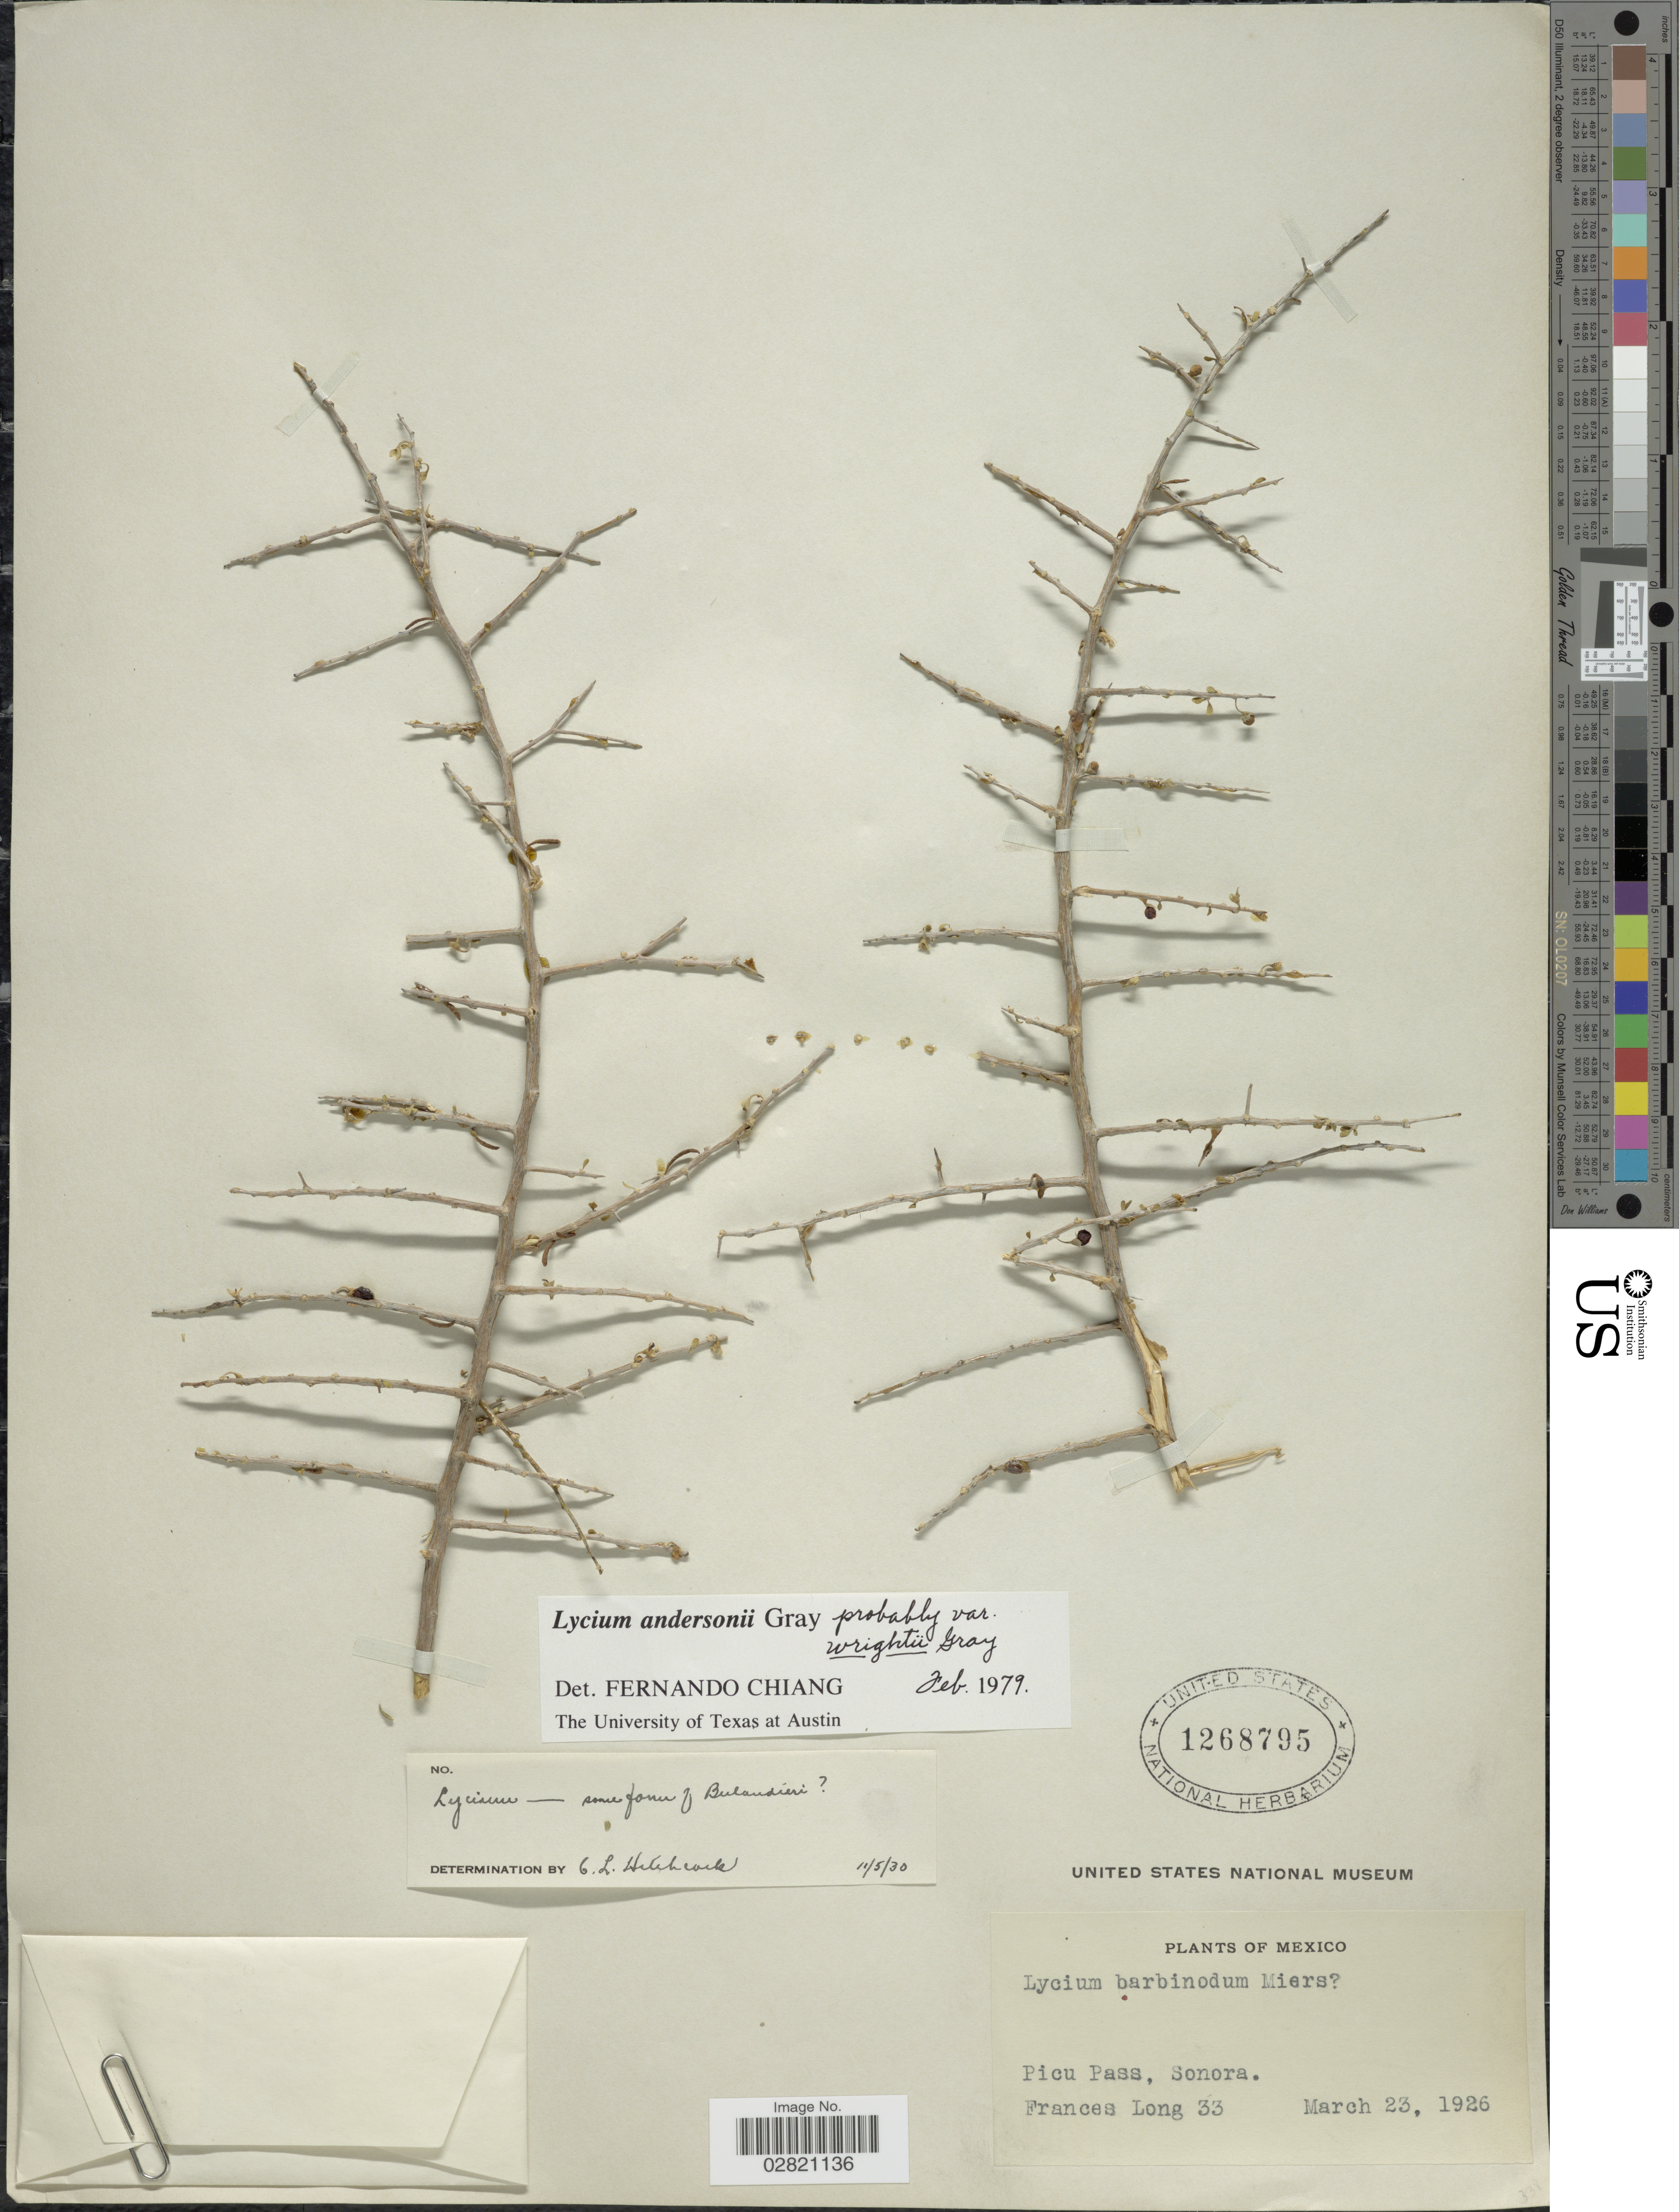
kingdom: Plantae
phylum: Tracheophyta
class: Magnoliopsida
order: Solanales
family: Solanaceae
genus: Lycium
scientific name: Lycium andersonii var. wrightii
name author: A. Gray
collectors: F. Long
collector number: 33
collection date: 1926-03-23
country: Mexico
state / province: Sonora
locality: Picu Pass, Sonora.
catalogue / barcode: US 1268795